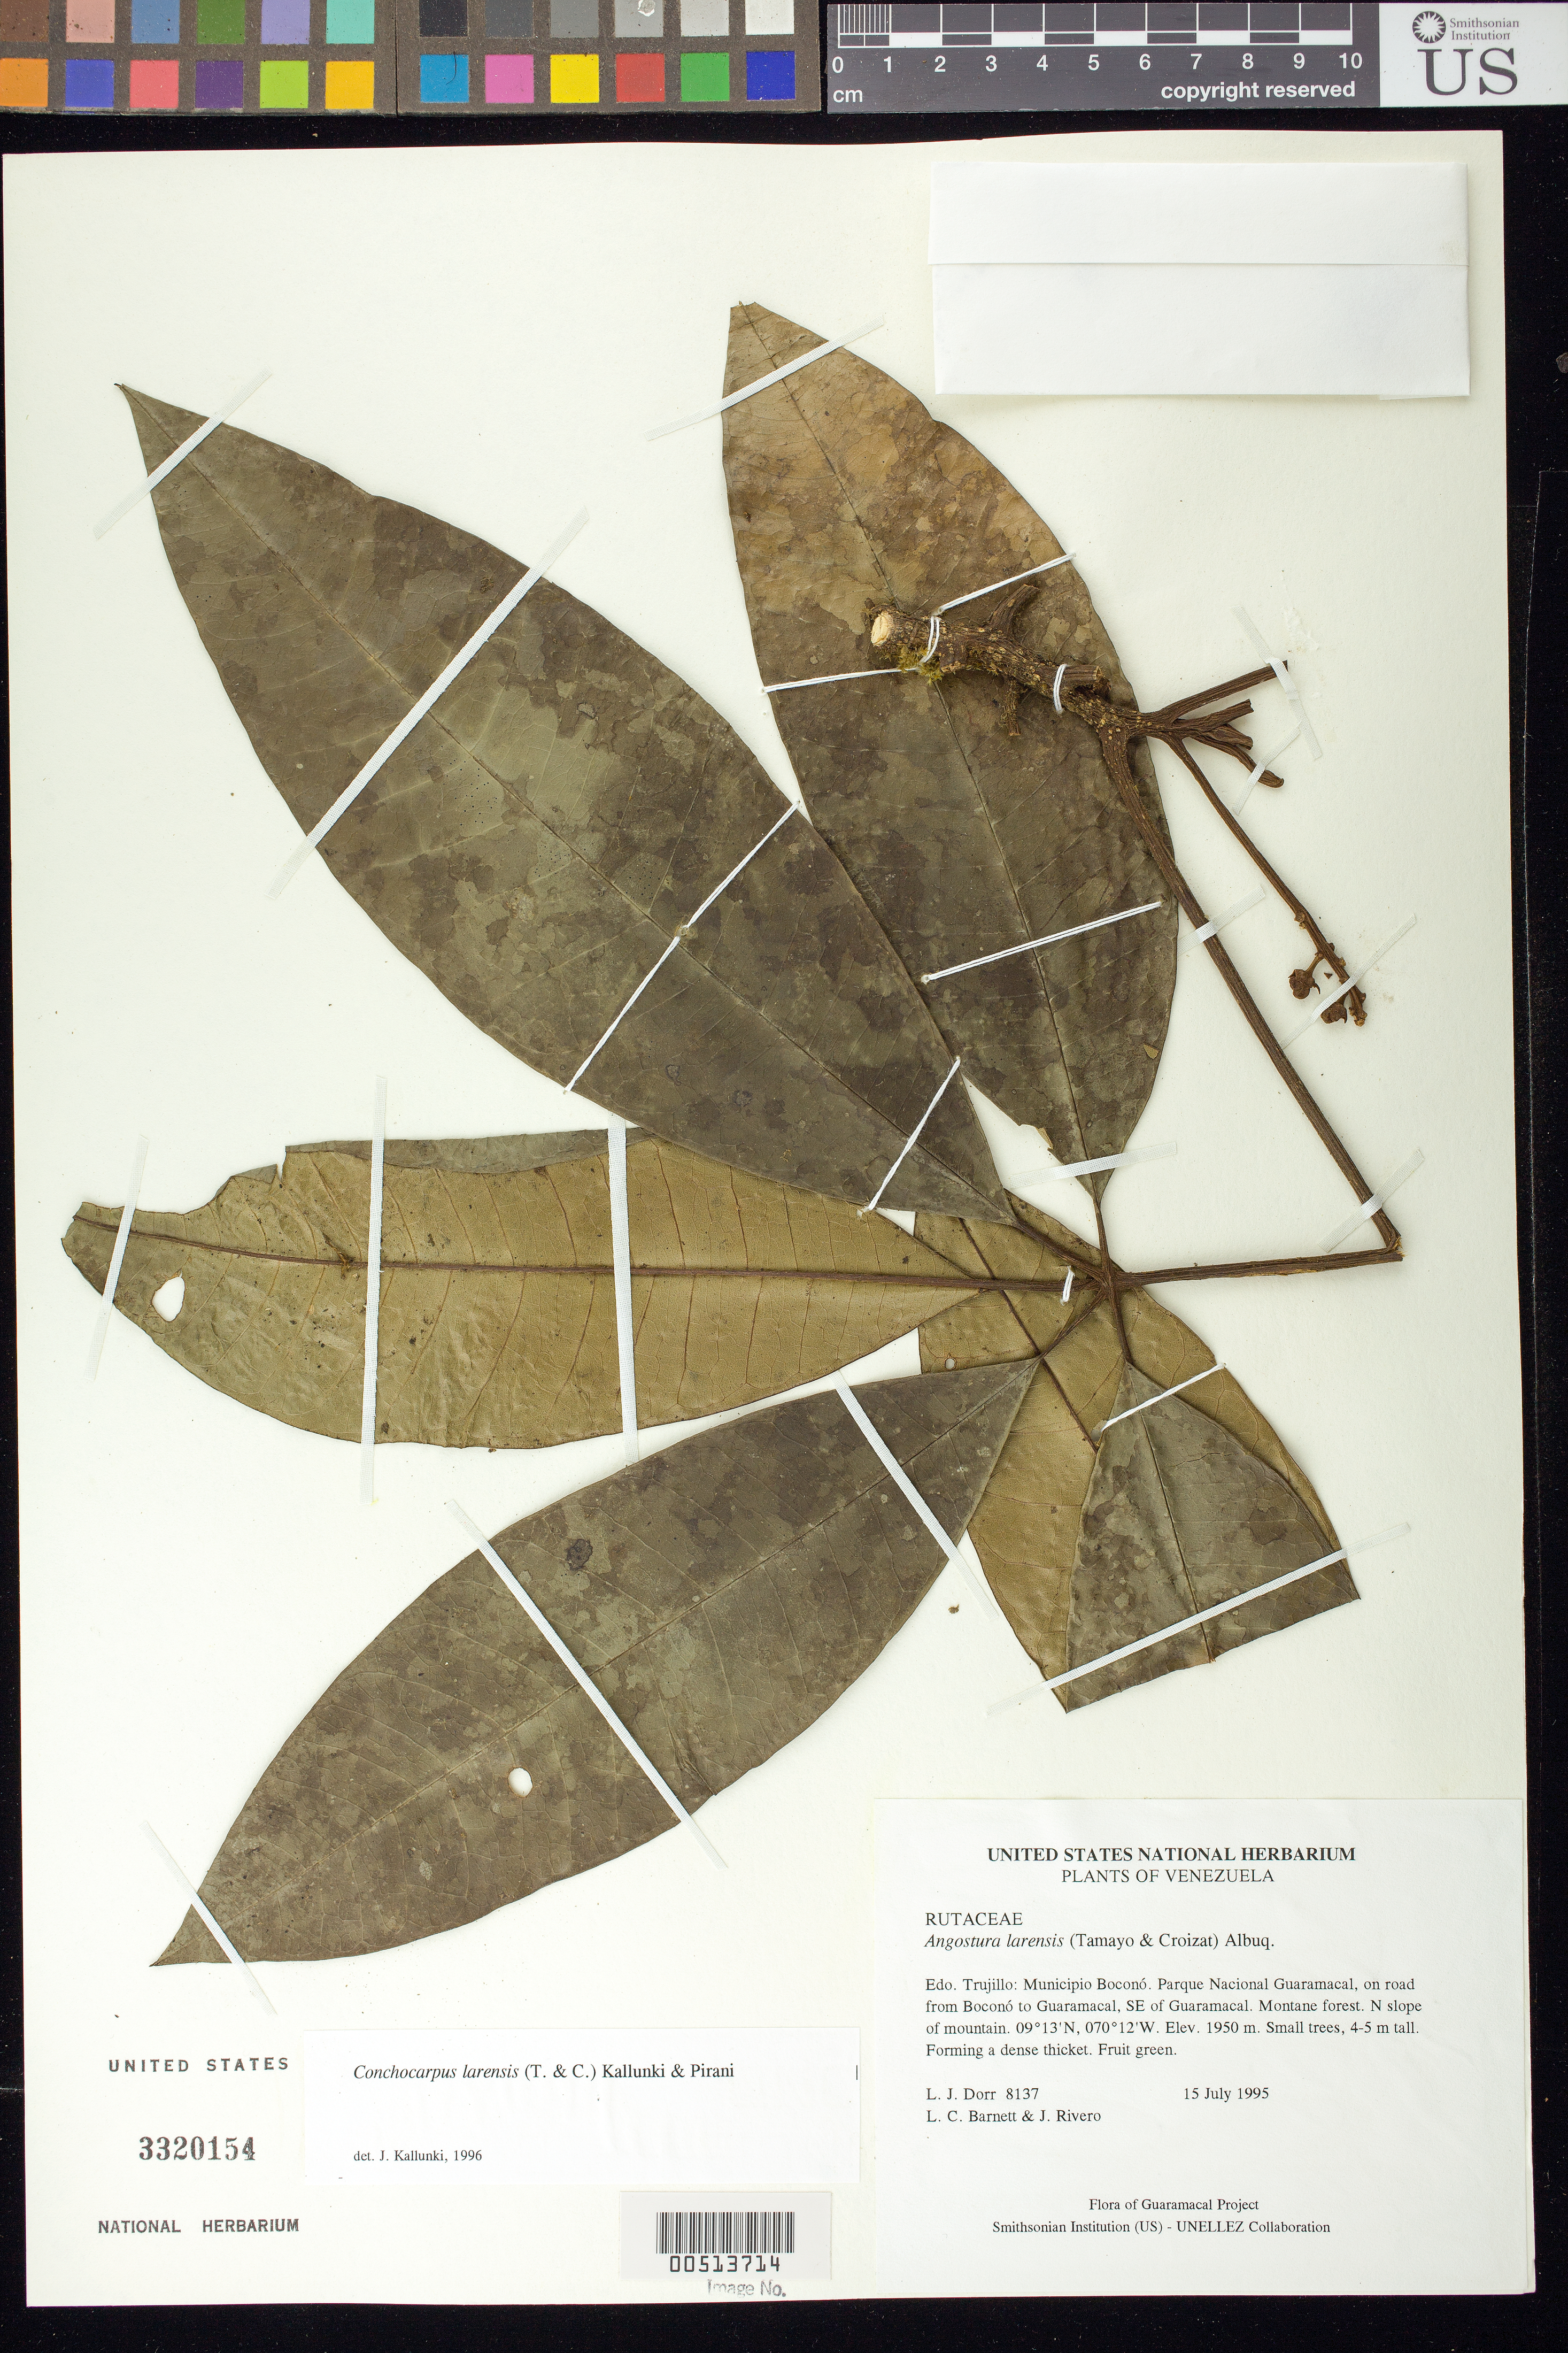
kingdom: Plantae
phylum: Tracheophyta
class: Magnoliopsida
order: Sapindales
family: Rutaceae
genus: Conchocarpus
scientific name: Conchocarpus larensis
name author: (Tamayo & Croizat) Kallunki & Pirani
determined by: Kallunki, Jacquelyn A.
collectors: L. J. Dorr, L. C. Barnett & J. Rivero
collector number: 8137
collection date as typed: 15 Jul 1995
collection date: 1995-07-15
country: Venezuela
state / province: Trujillo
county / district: Boconó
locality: Parque Nacional Guaramacal, road from Boconó to Guaramacal, SE of Boconó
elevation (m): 1950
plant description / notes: NY, PORT, US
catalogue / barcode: US 3320154